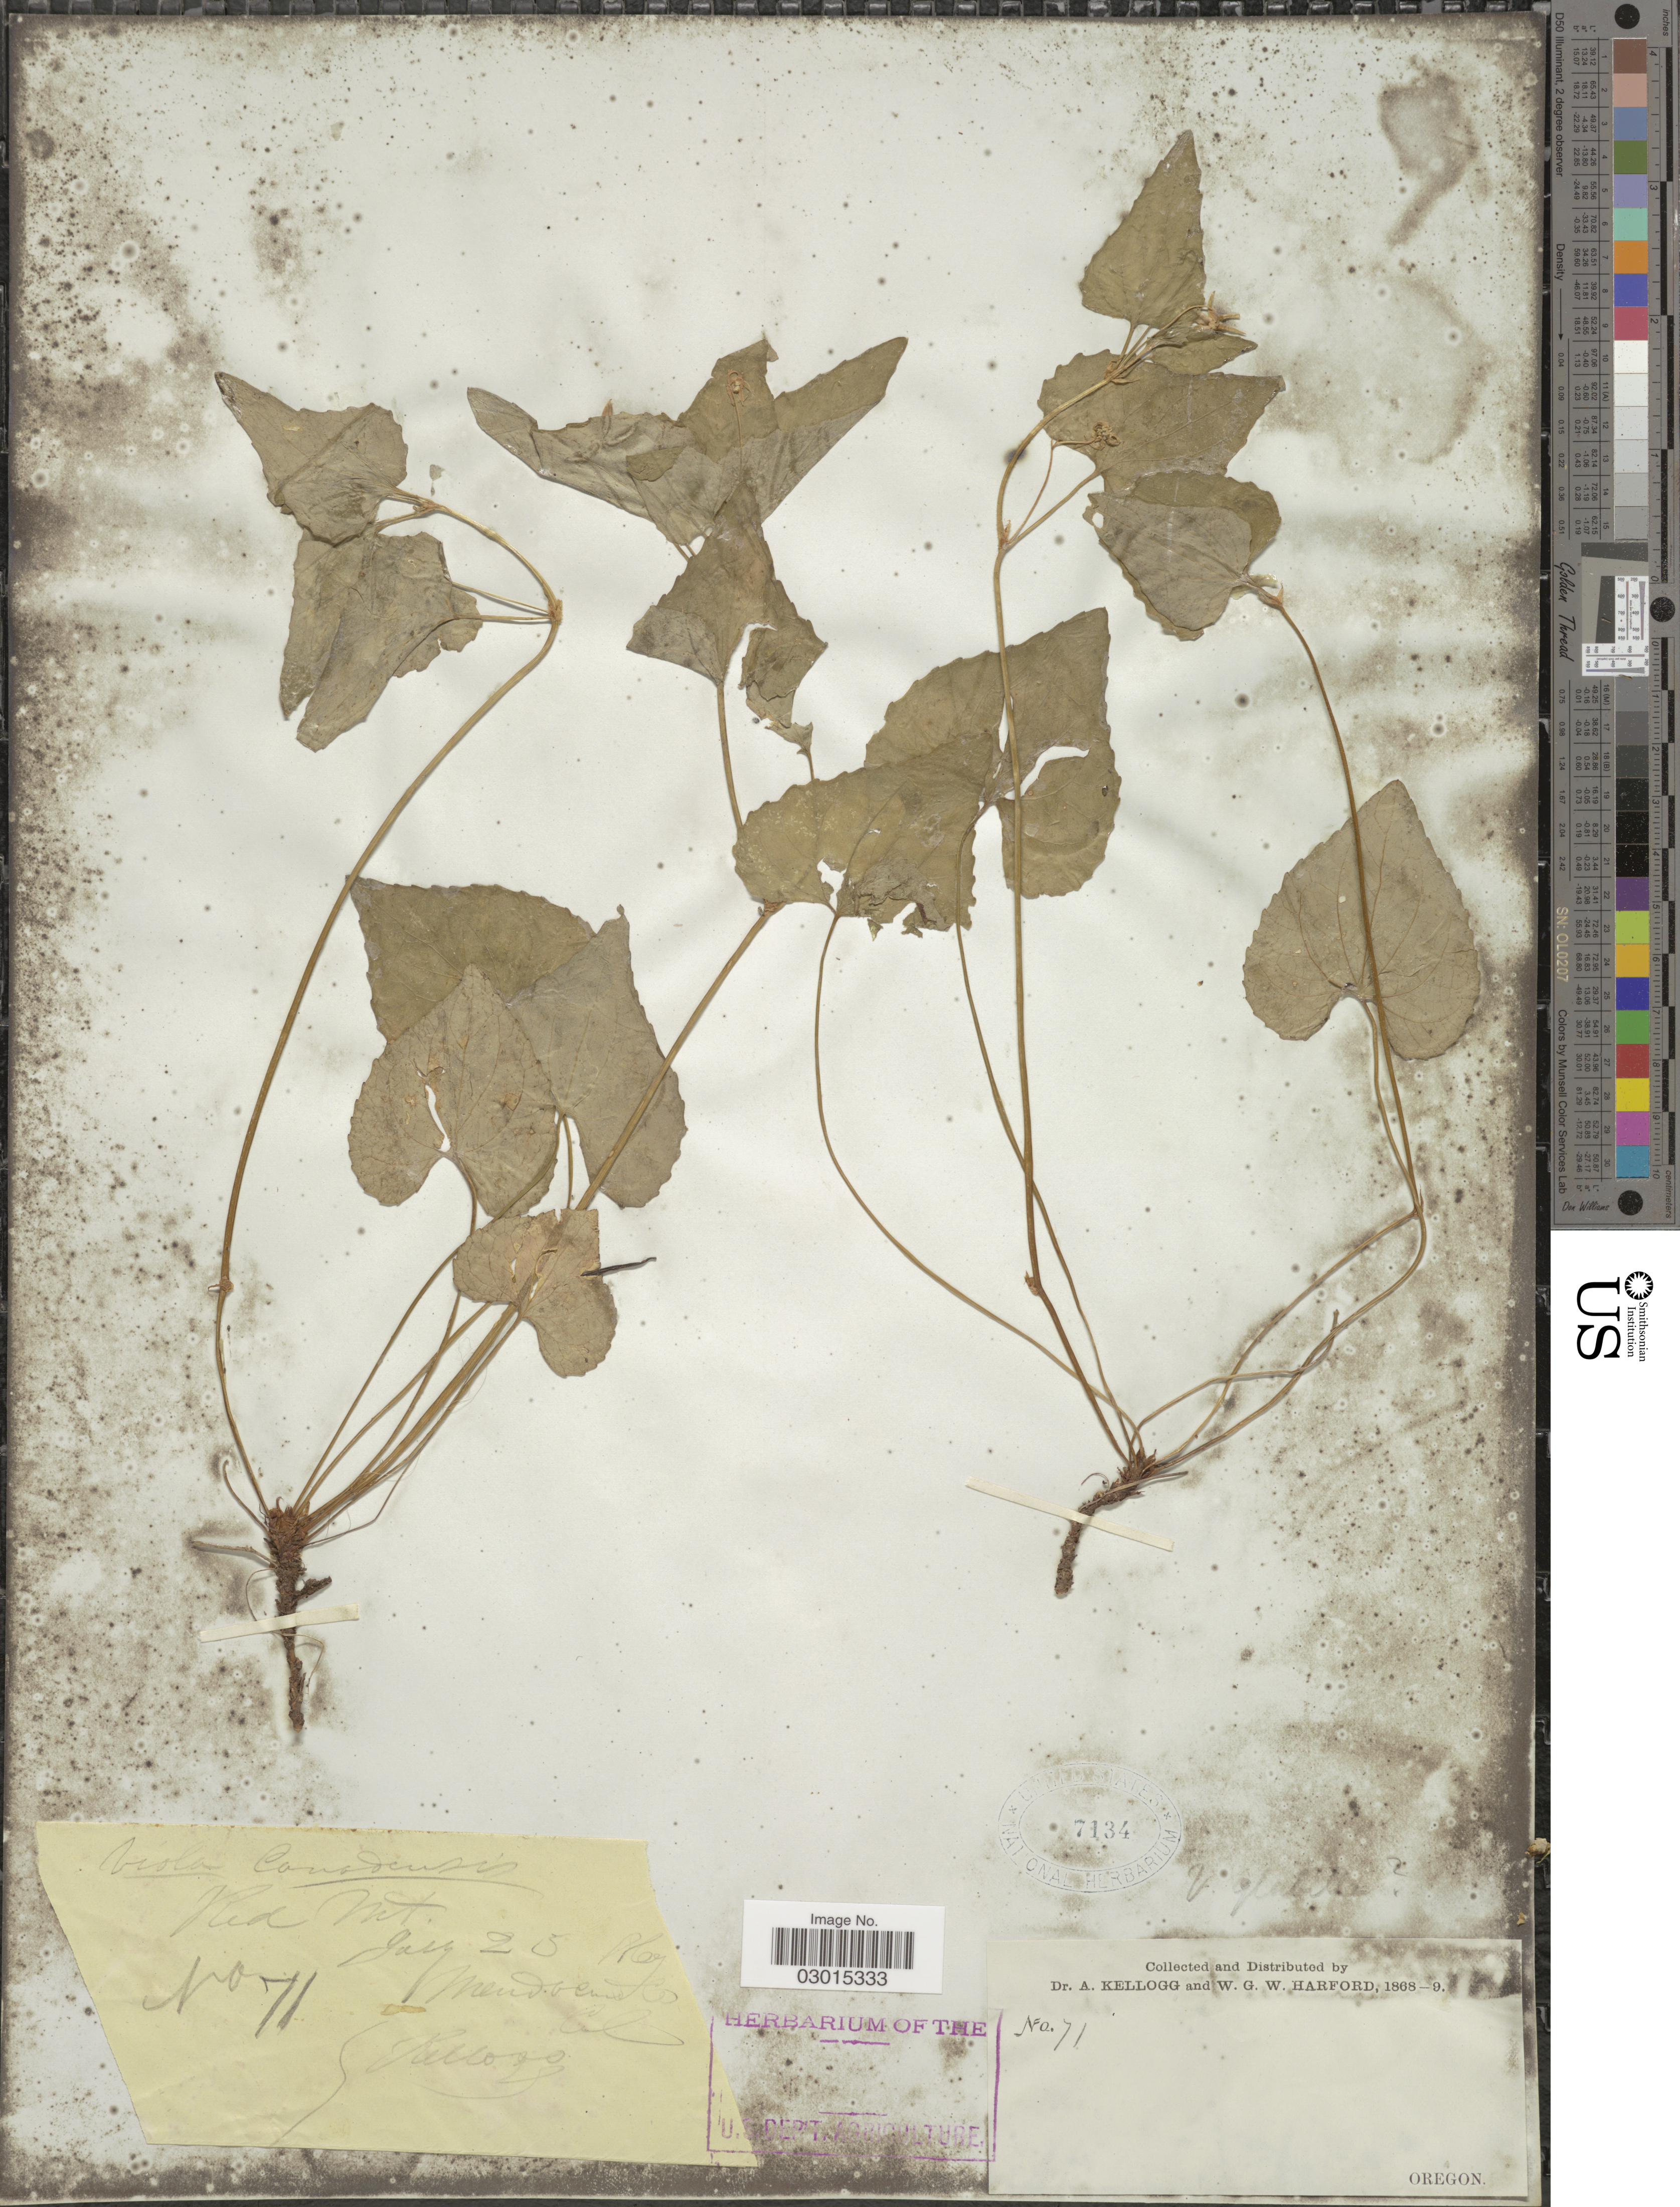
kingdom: Plantae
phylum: Tracheophyta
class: Magnoliopsida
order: Malpighiales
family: Violaceae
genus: Viola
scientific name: Viola glabella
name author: Nutt.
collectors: A. Kellogg & W. G. W. Harford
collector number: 71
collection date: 1869-05-25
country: United States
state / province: Oregon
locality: Red Mt.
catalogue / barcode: US 7134